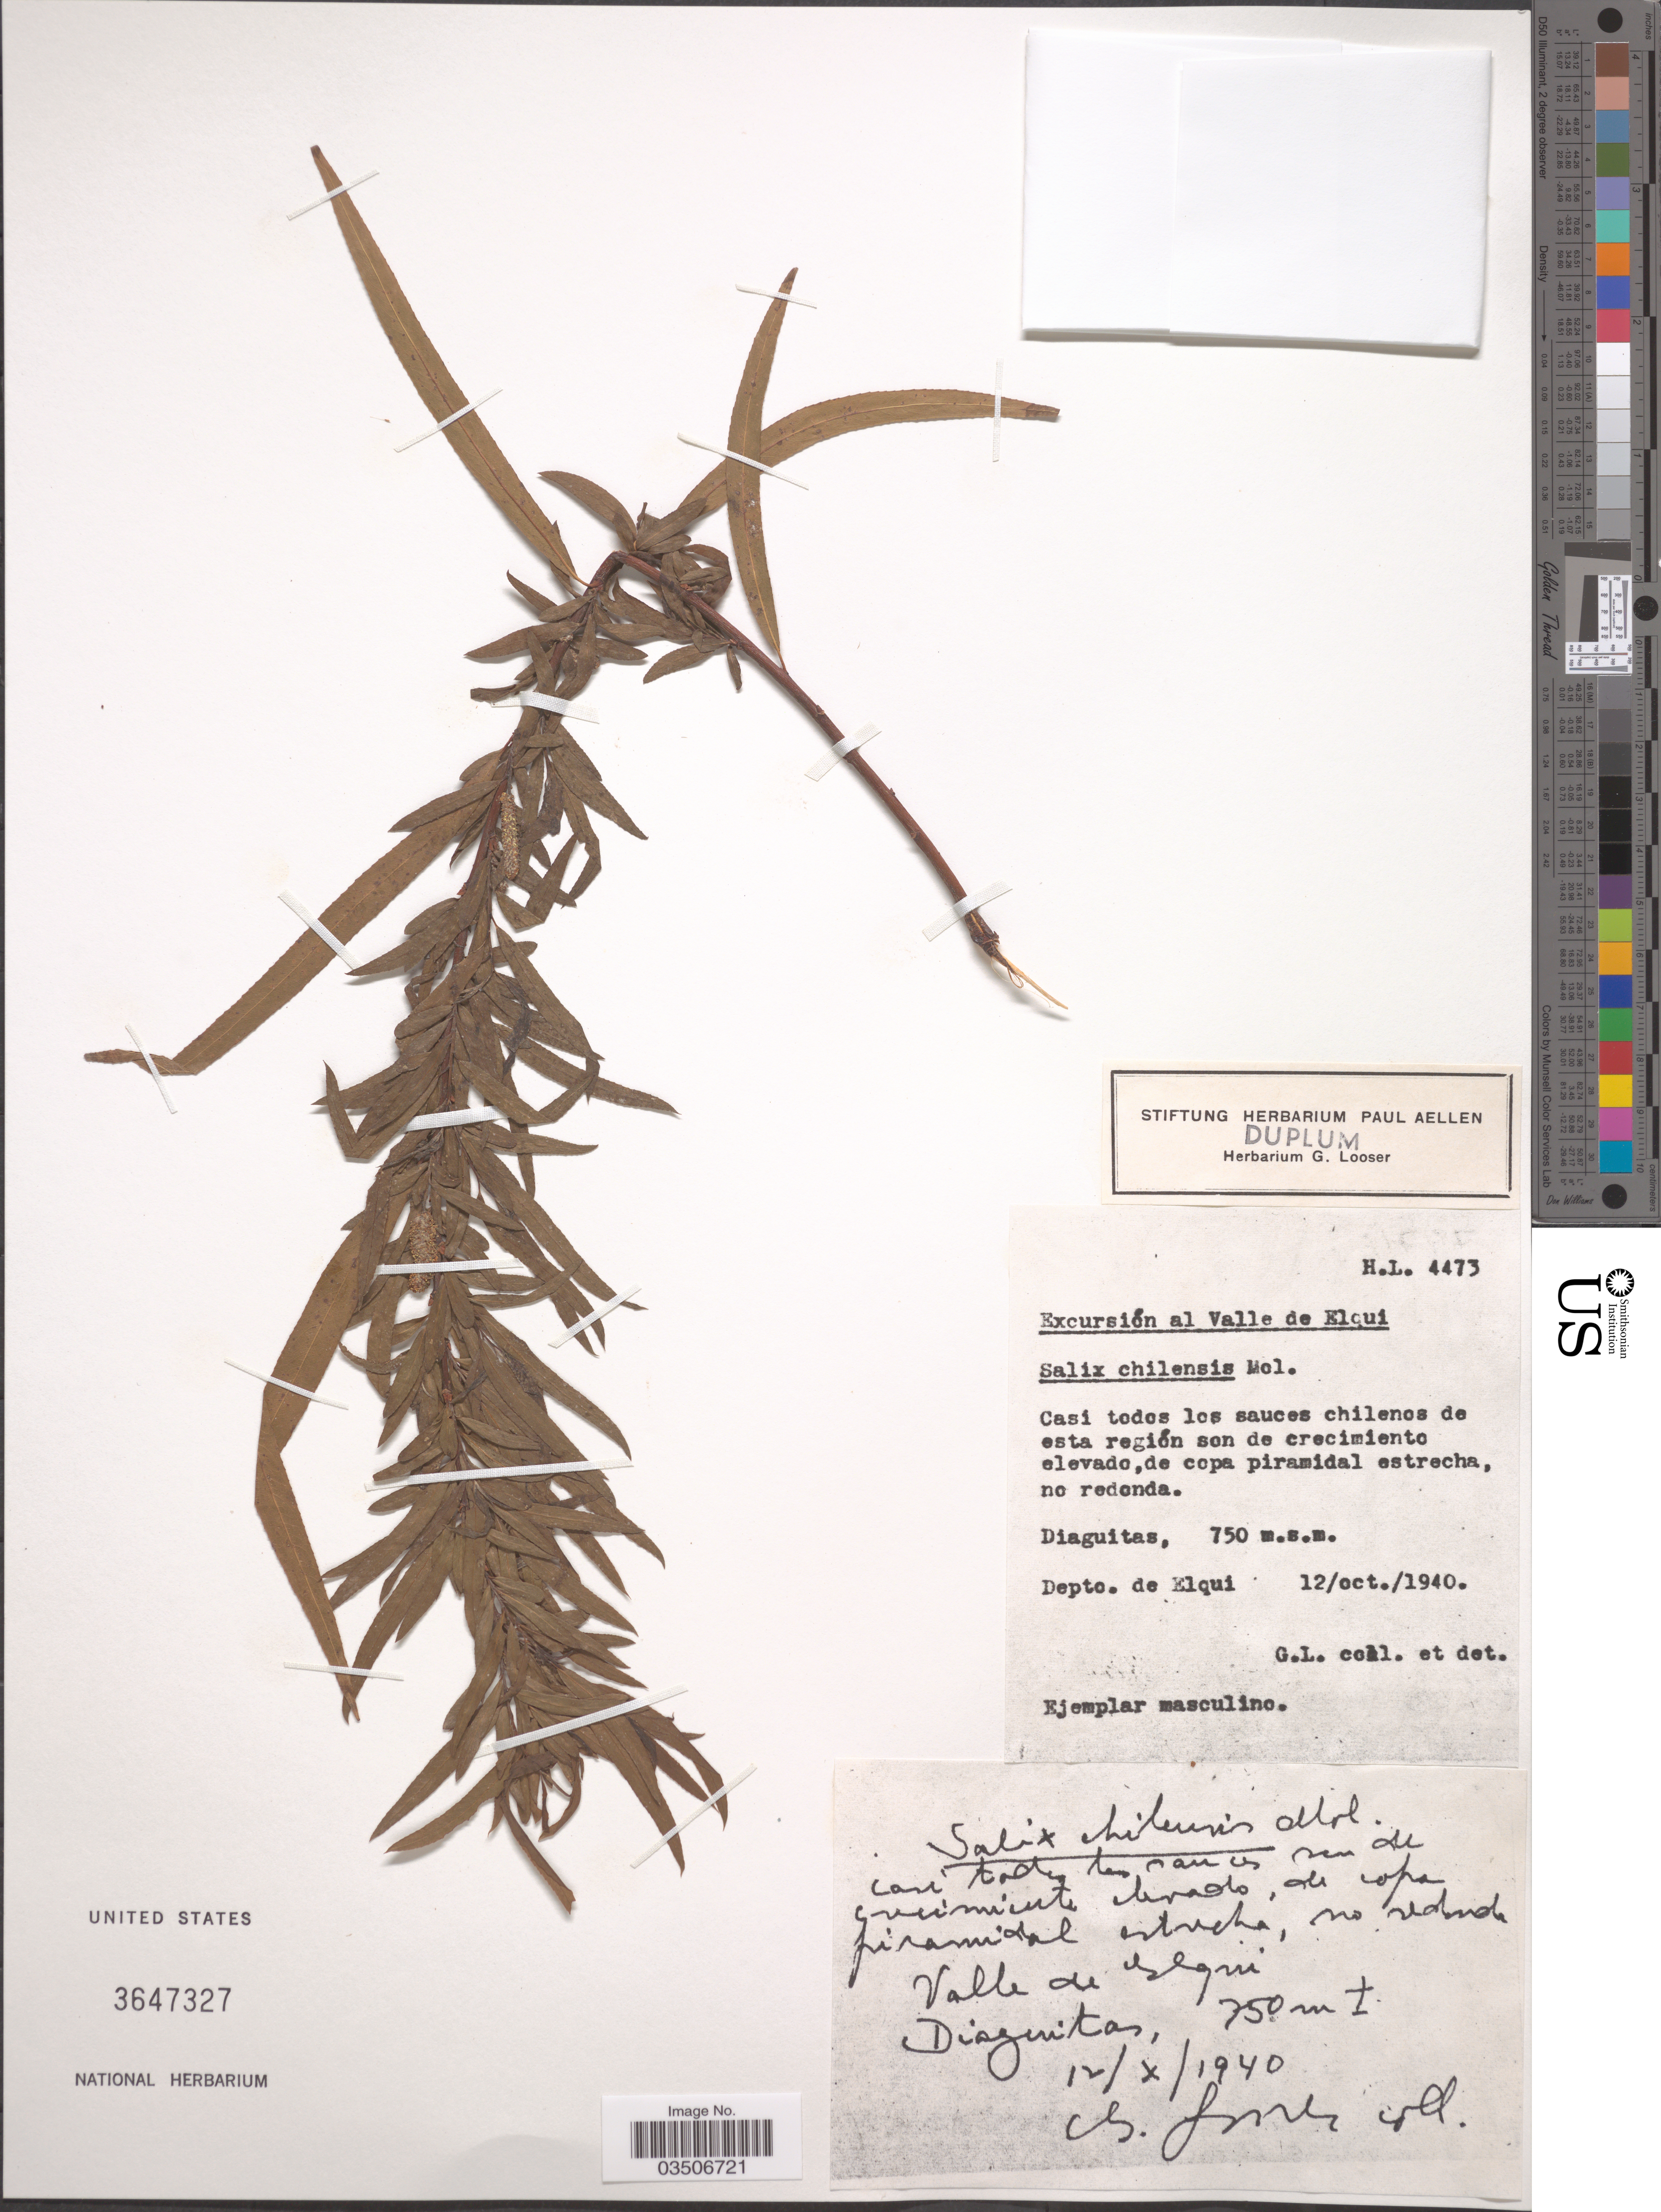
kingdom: Plantae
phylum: Tracheophyta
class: Magnoliopsida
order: Malpighiales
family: Salicaceae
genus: Salix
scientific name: Salix humboldtiana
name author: Willd.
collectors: G. Looser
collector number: H.L. 4473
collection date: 1940-10-12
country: Chile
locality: Diaguitas. Depto. de Elqui. Valle de Elqui.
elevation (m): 750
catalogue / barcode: US 3647327